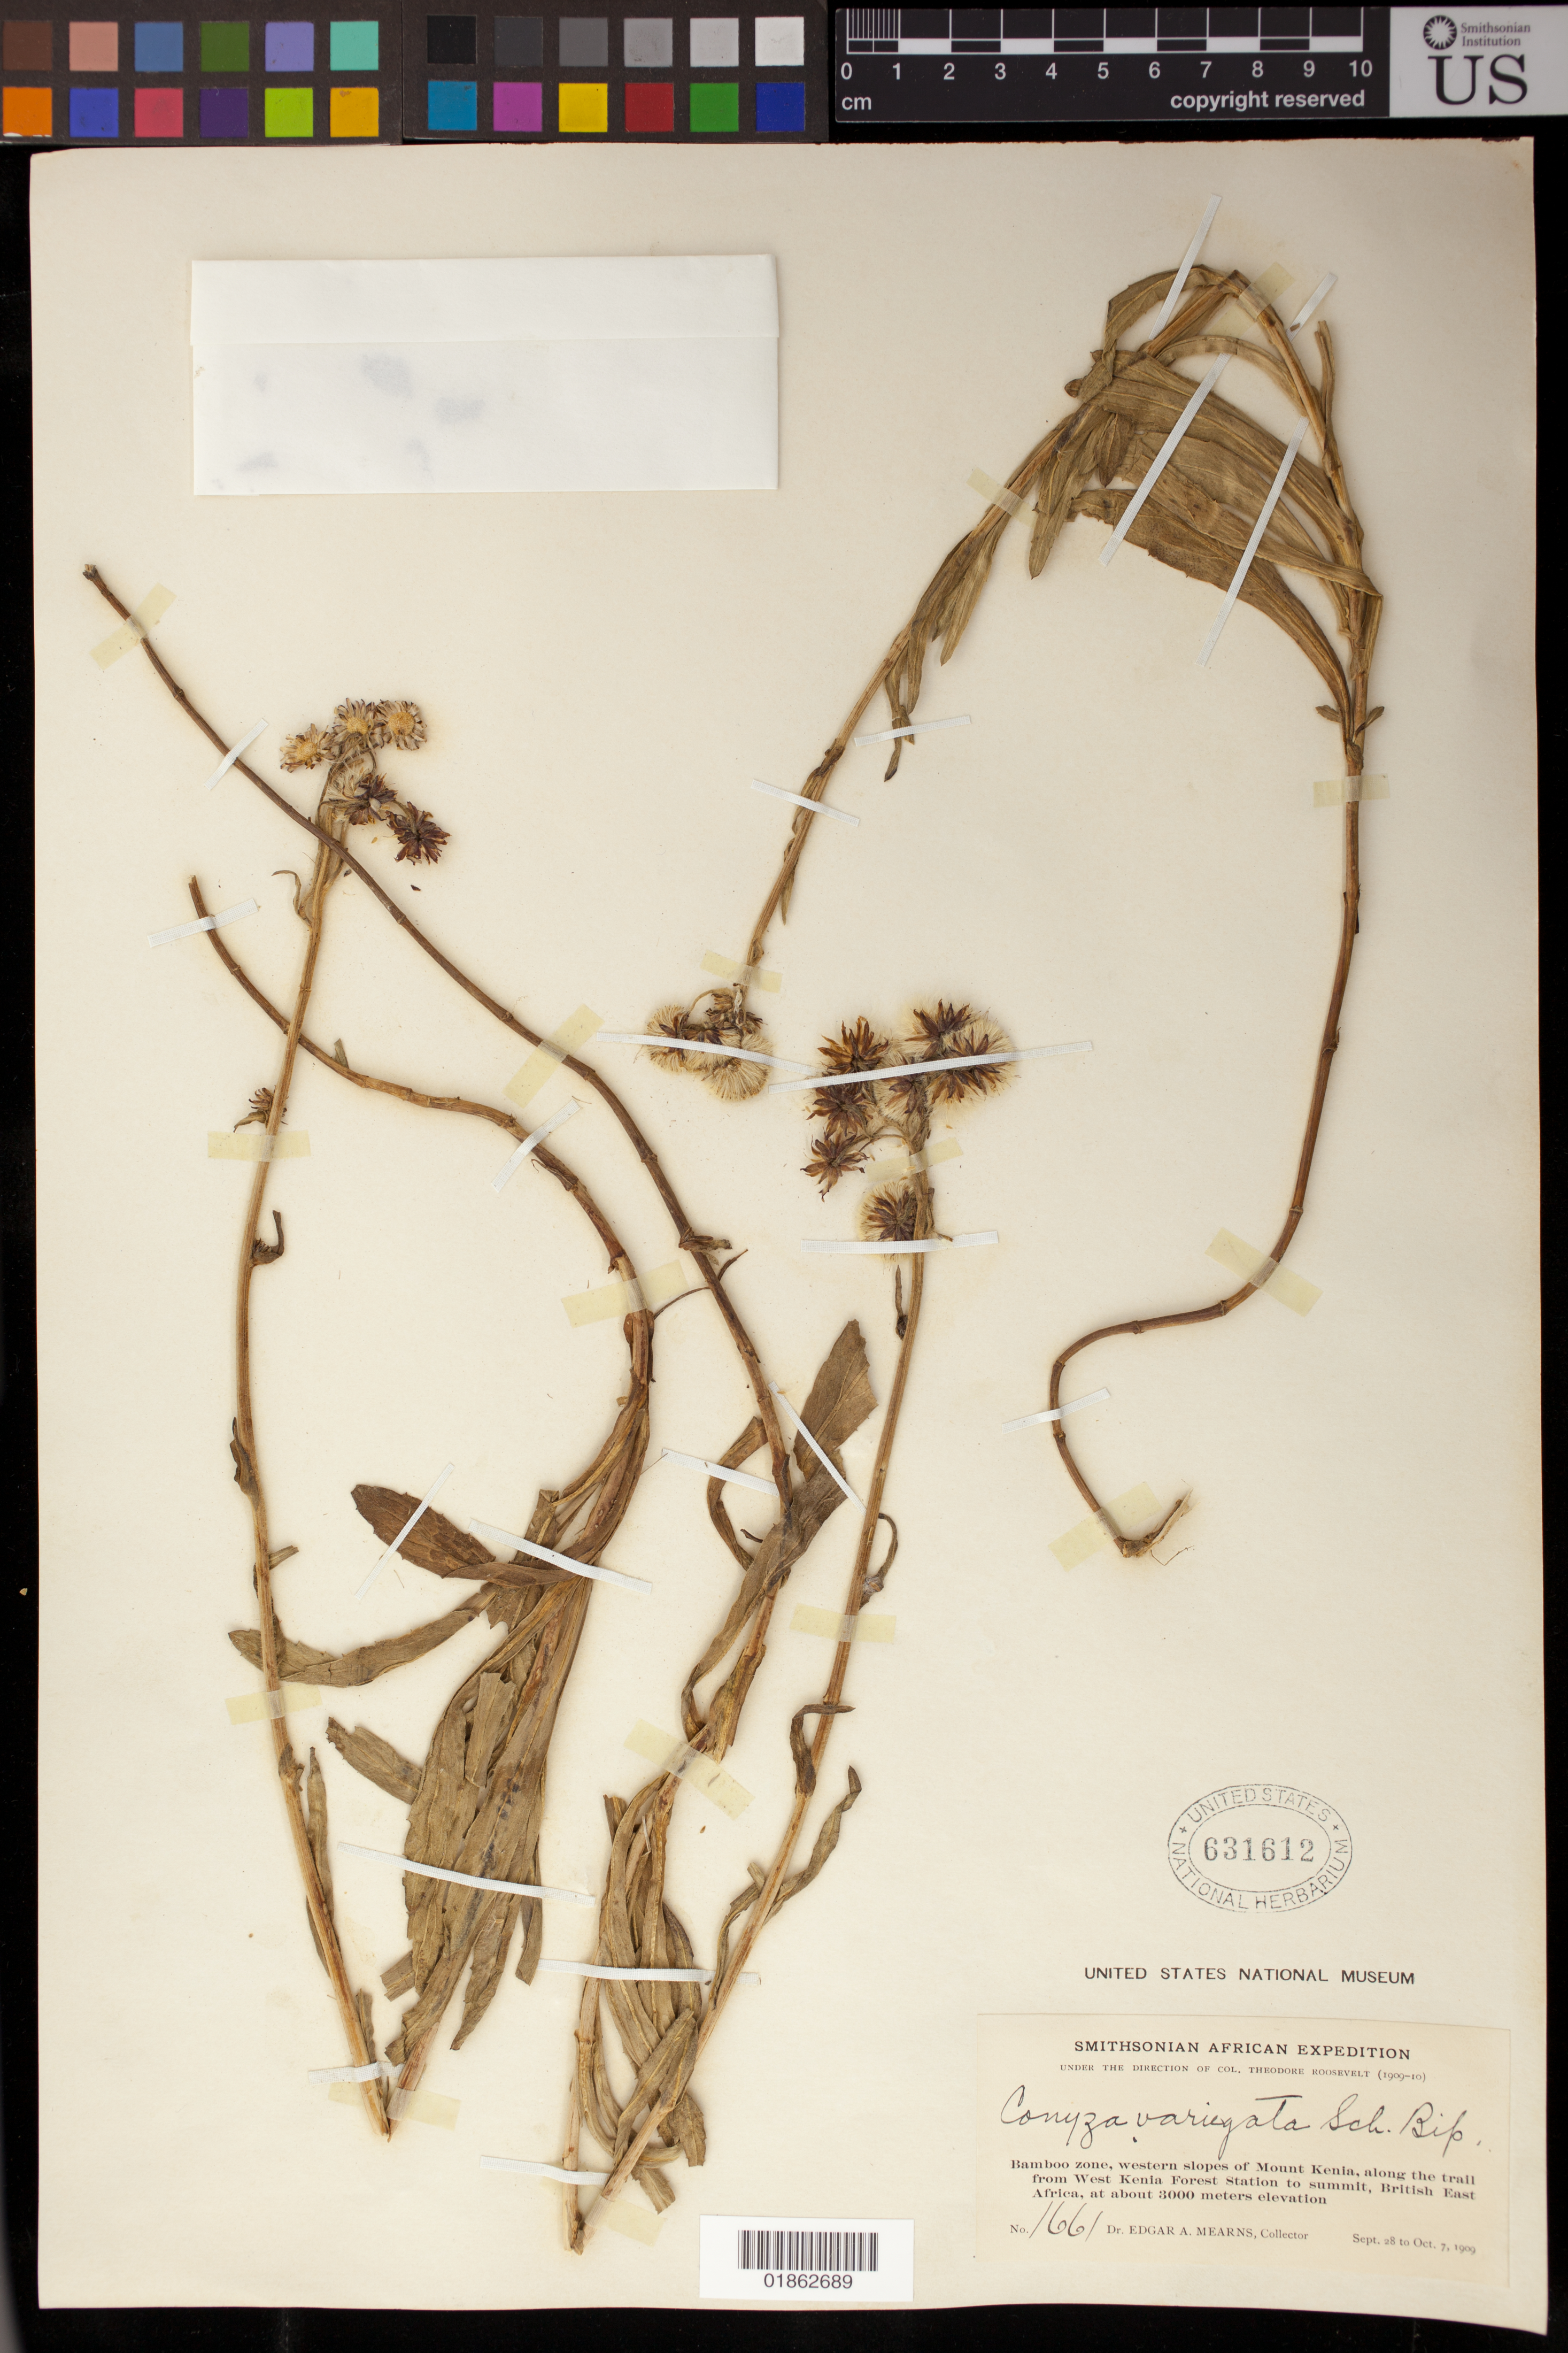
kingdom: Plantae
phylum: Tracheophyta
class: Magnoliopsida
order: Asterales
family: Asteraceae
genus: Conyza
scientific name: Conyza variegata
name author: Sch. Bip. ex A. Rich.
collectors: E. A. Mearns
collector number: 1661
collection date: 1909-09-28/1909-10-07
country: Kenya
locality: Bamboo zone, western slopes of Mount Kenia, along the trail from West Kenia Forest Station to summit, British East Africa.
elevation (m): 3000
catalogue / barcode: US 631612